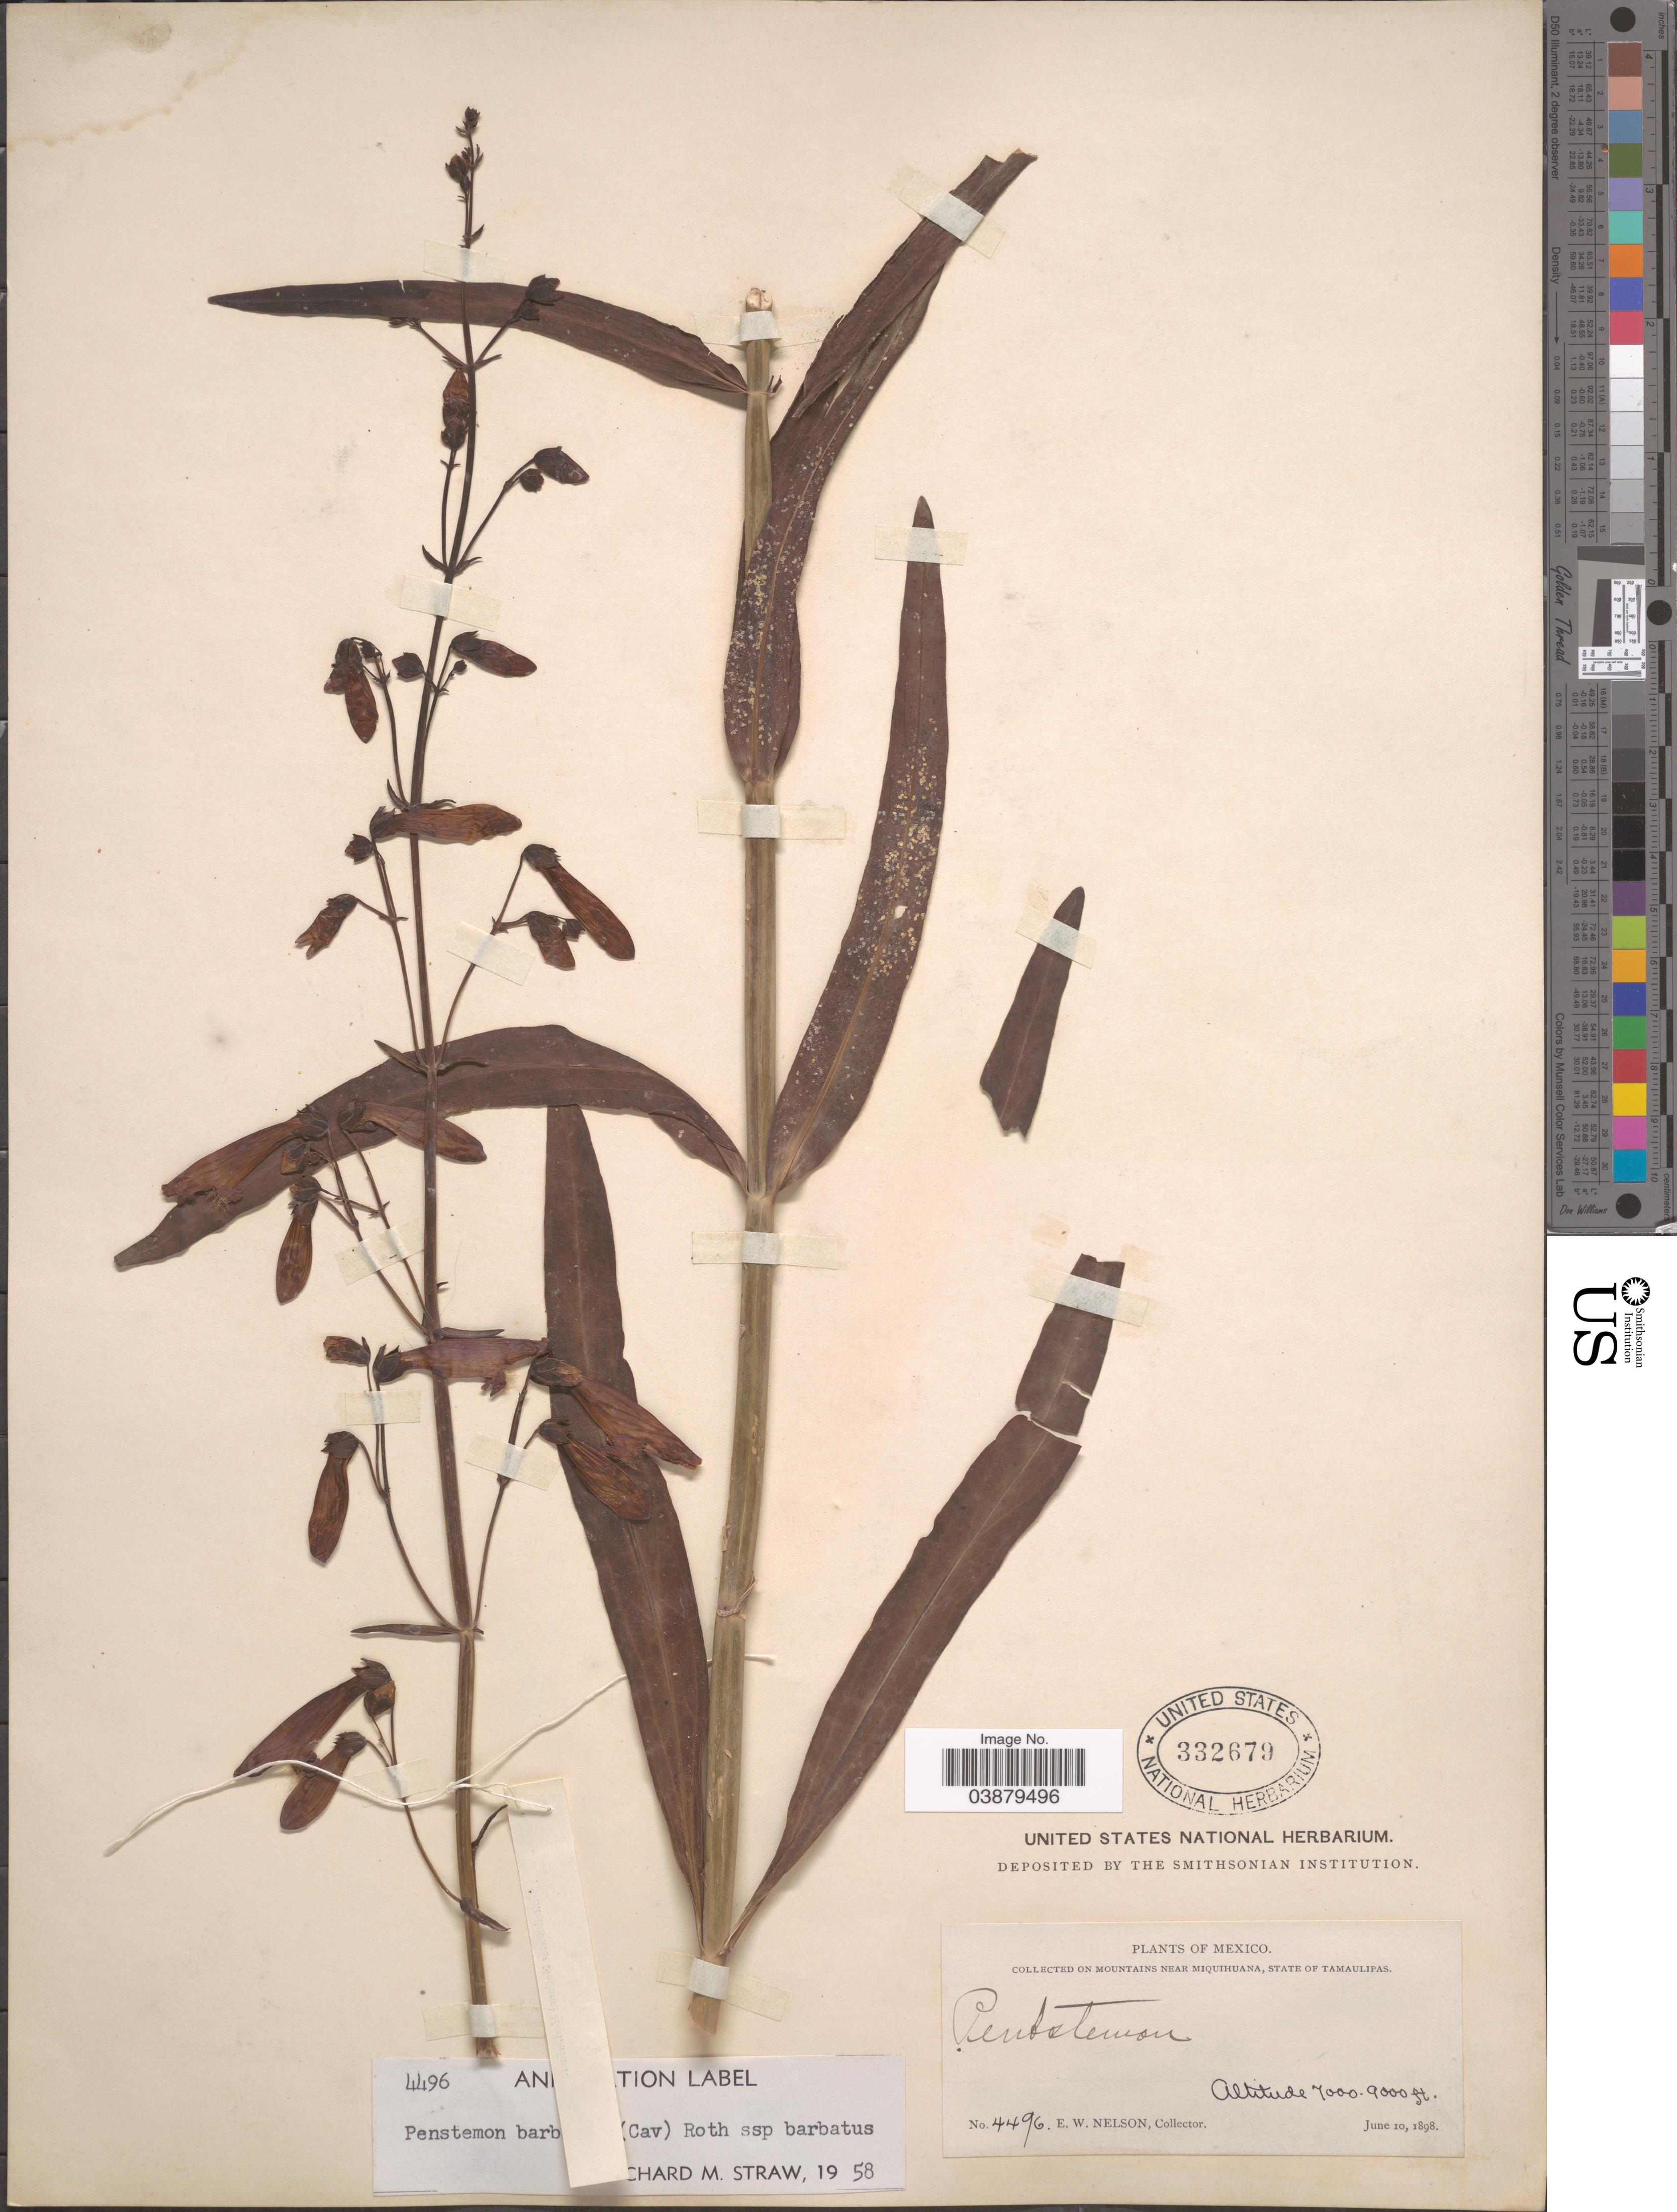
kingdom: Plantae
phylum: Tracheophyta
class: Magnoliopsida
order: Lamiales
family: Plantaginaceae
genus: Penstemon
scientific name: Penstemon barbatus subsp. barbatus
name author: (Cav.) Roth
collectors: E. W. Nelson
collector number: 4496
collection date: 1898-06-10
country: Mexico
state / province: Tamaulipas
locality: On mountains near Miquihuana.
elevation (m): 2134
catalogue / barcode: US 332679